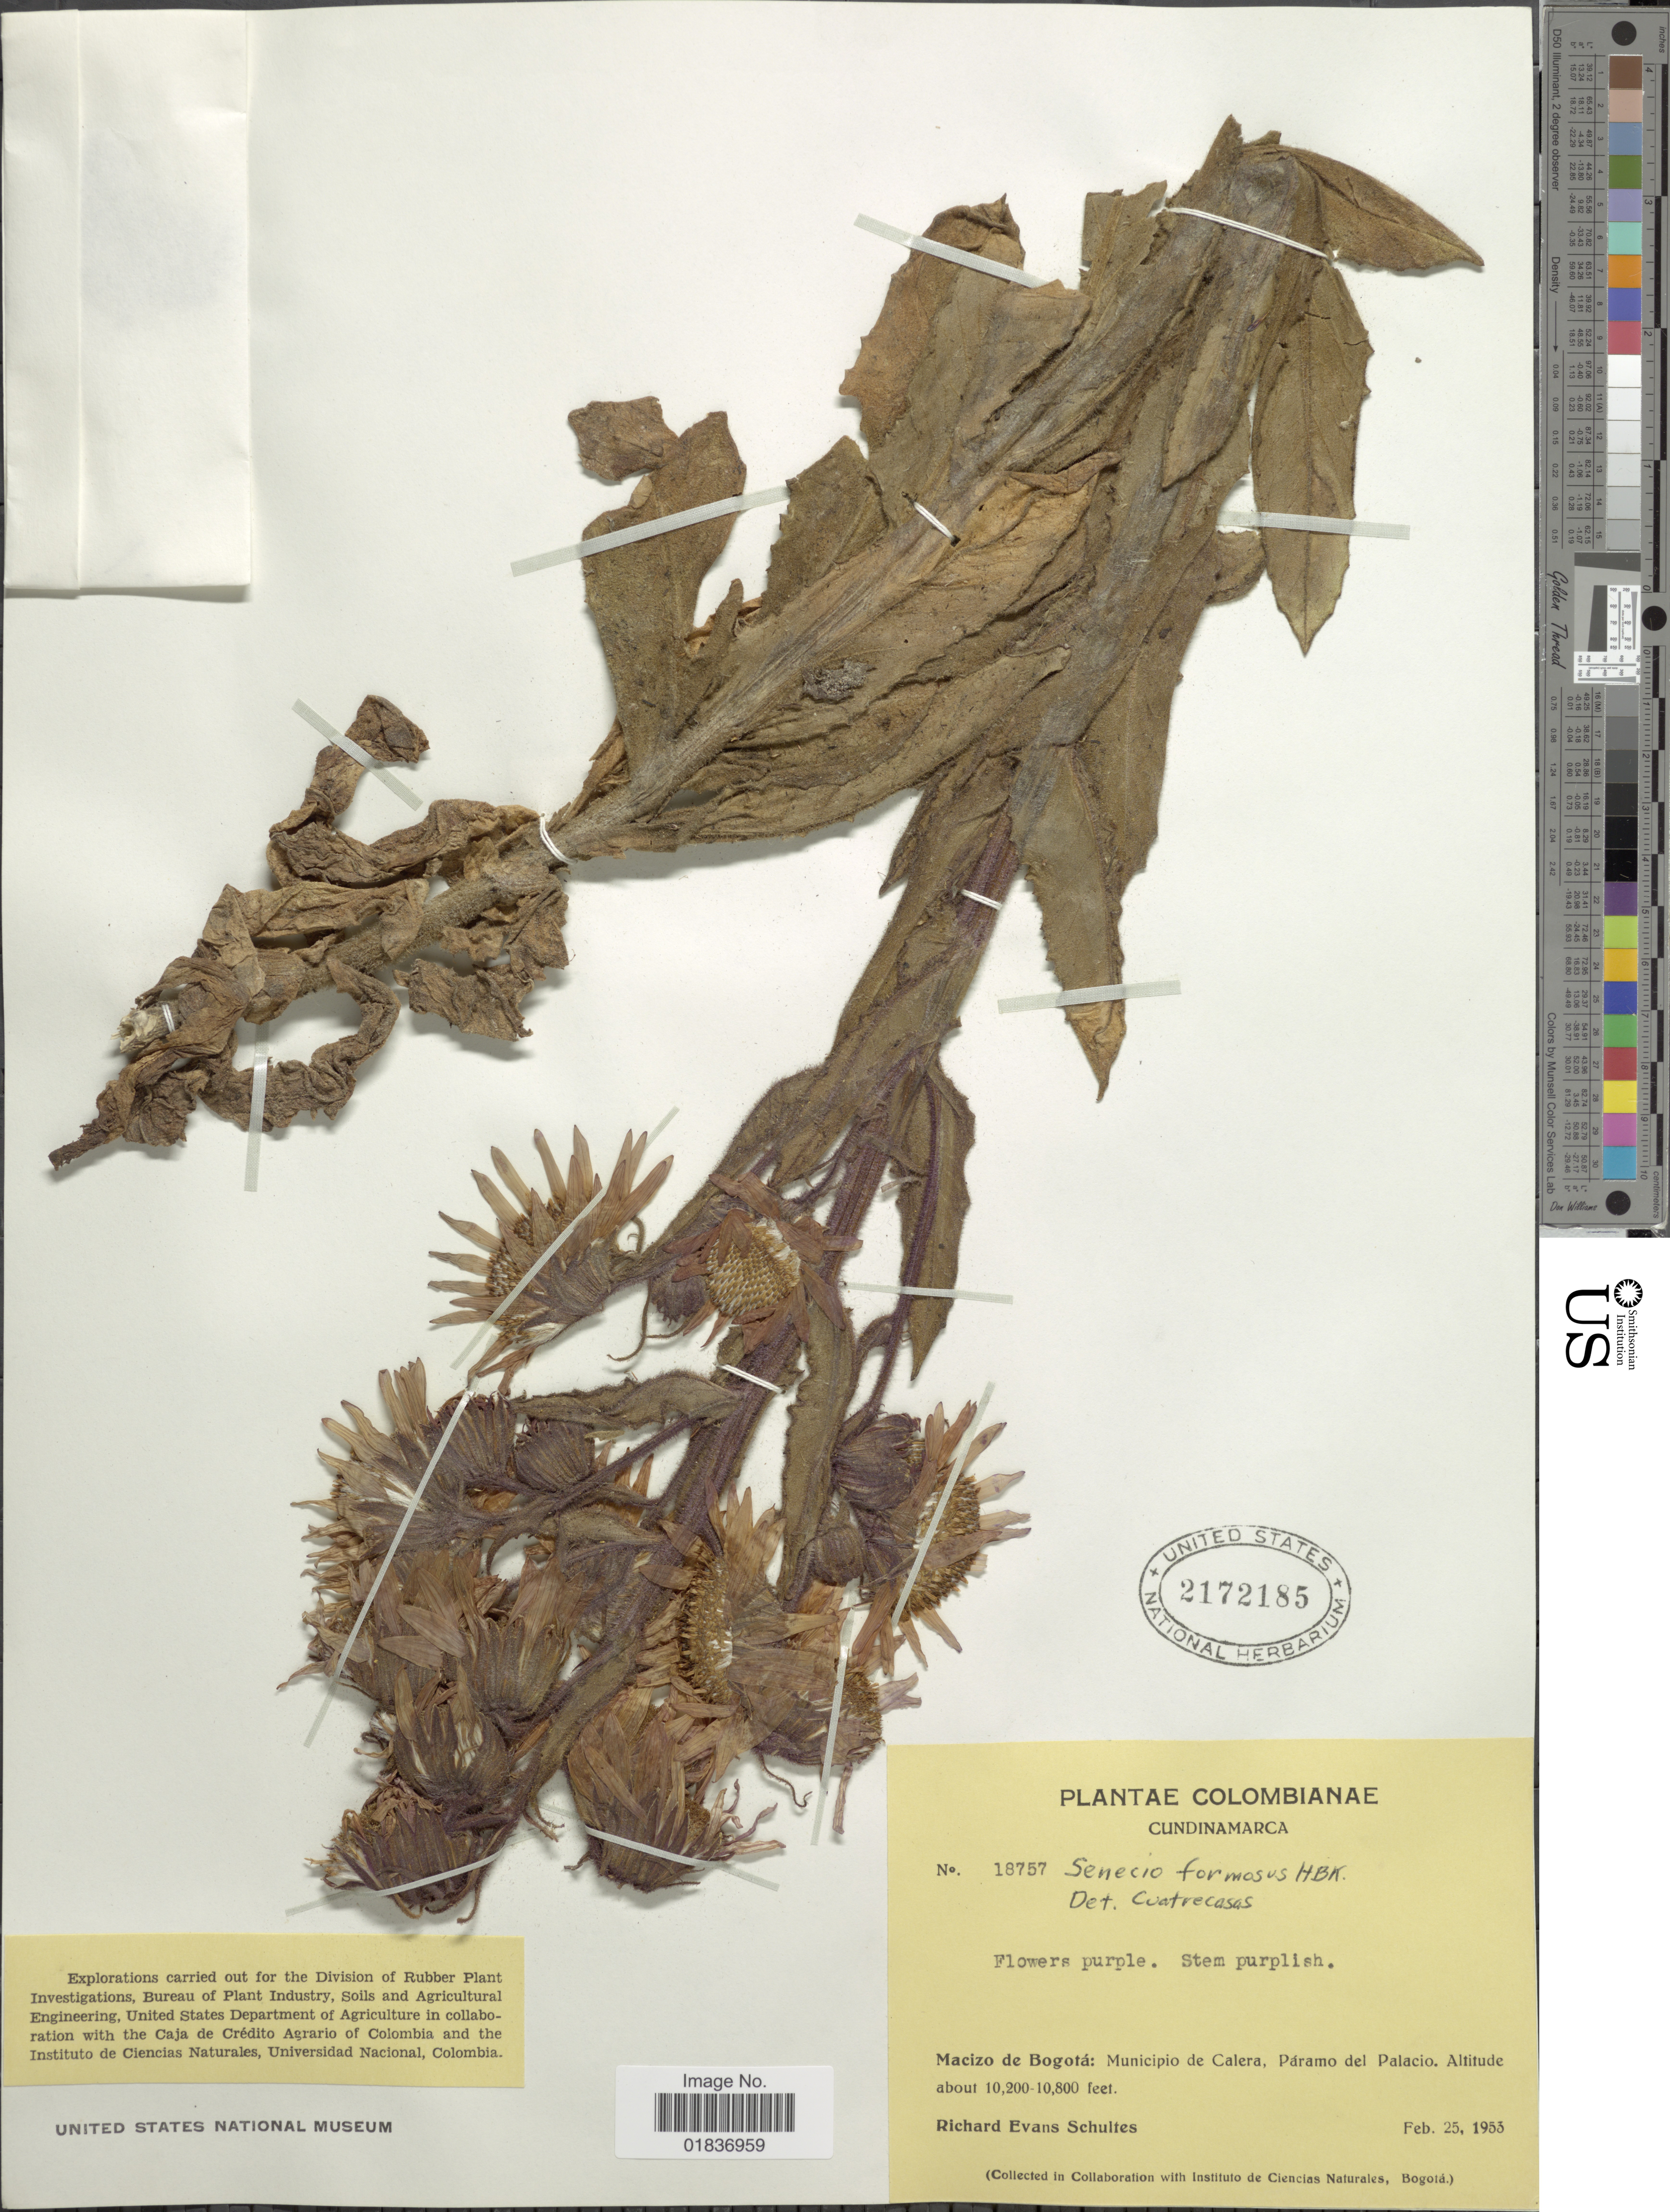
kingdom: Plantae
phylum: Tracheophyta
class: Magnoliopsida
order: Asterales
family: Asteraceae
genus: Senecio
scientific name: Senecio wedglacialis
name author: Cuatrec.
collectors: R. E. Schultes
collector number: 18757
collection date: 1955-02-25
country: Colombia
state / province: Cundinamarca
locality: Cundinamarca. Macizo de Bogota: Municipio de Calera. Paramo del Palacio.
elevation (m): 3109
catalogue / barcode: US 2172185